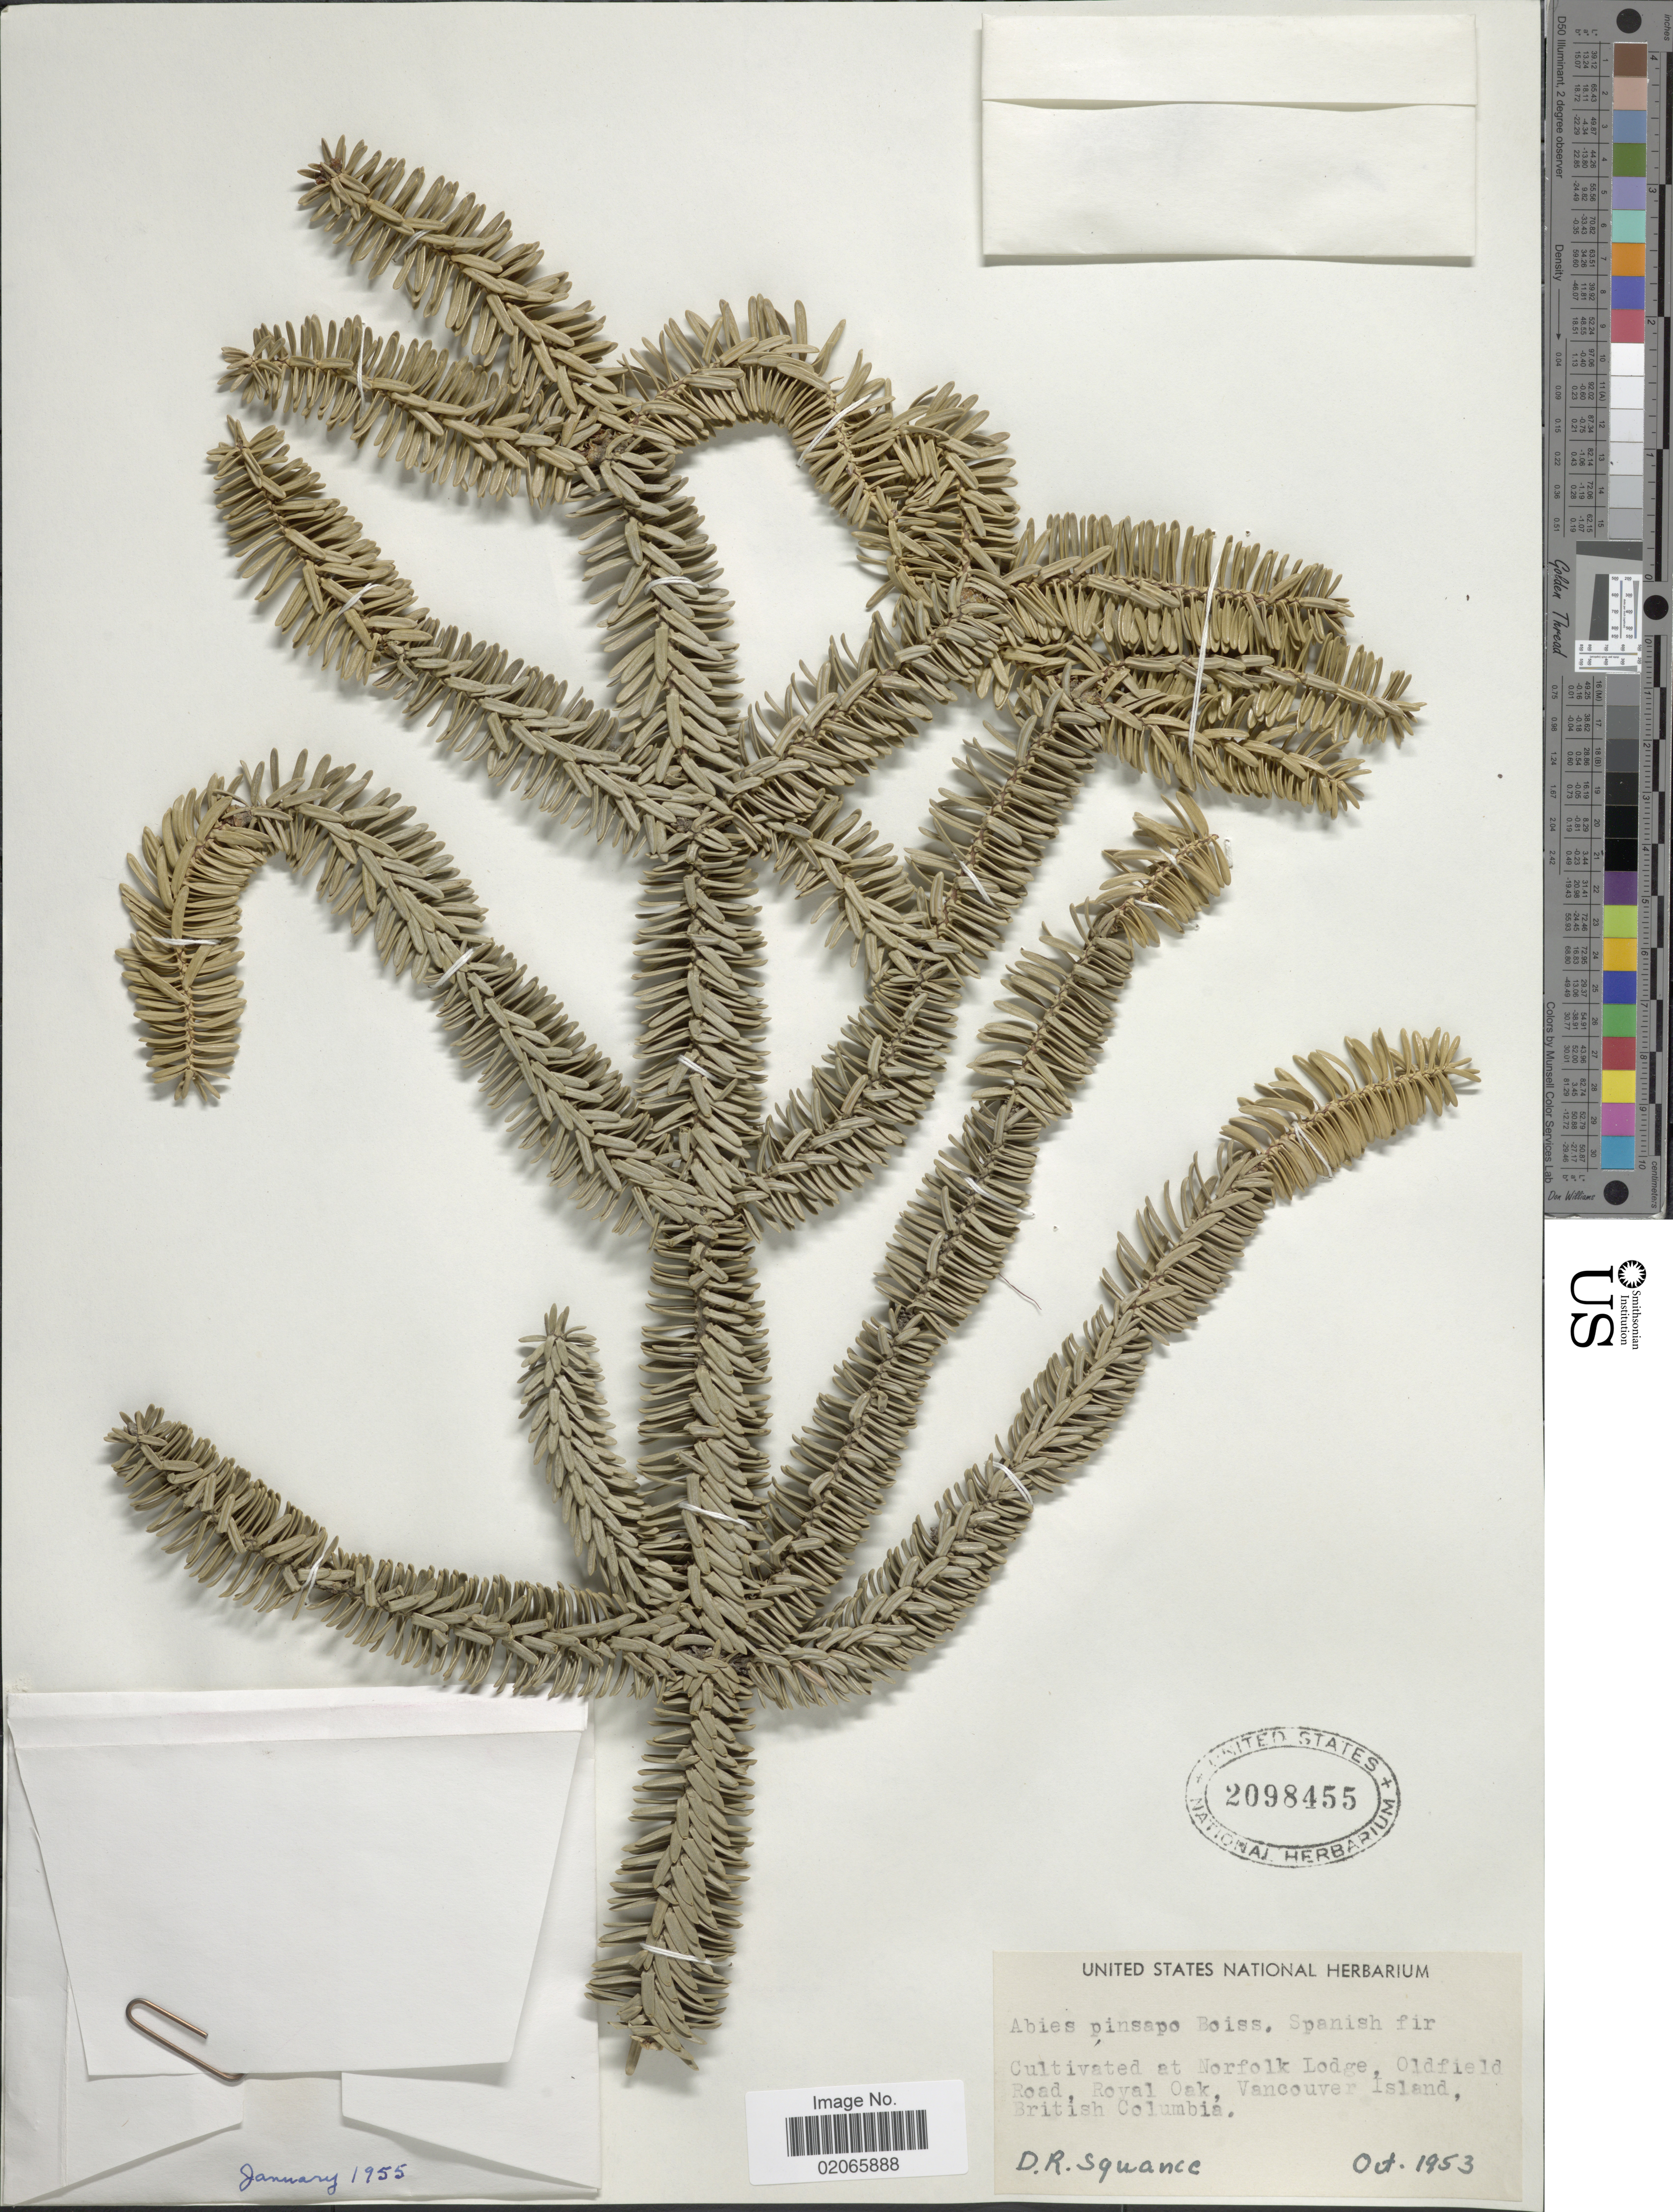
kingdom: Plantae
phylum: Tracheophyta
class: Pinopsida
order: Pinales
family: Pinaceae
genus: Abies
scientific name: Abies pinsapo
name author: Boiss.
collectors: D. Squance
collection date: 1953-10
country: Canada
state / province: British Columbia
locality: Cultivated at Norfolk Lodge, Oldfield Road, Royal Oak, Vancouver Island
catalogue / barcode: US 2098455